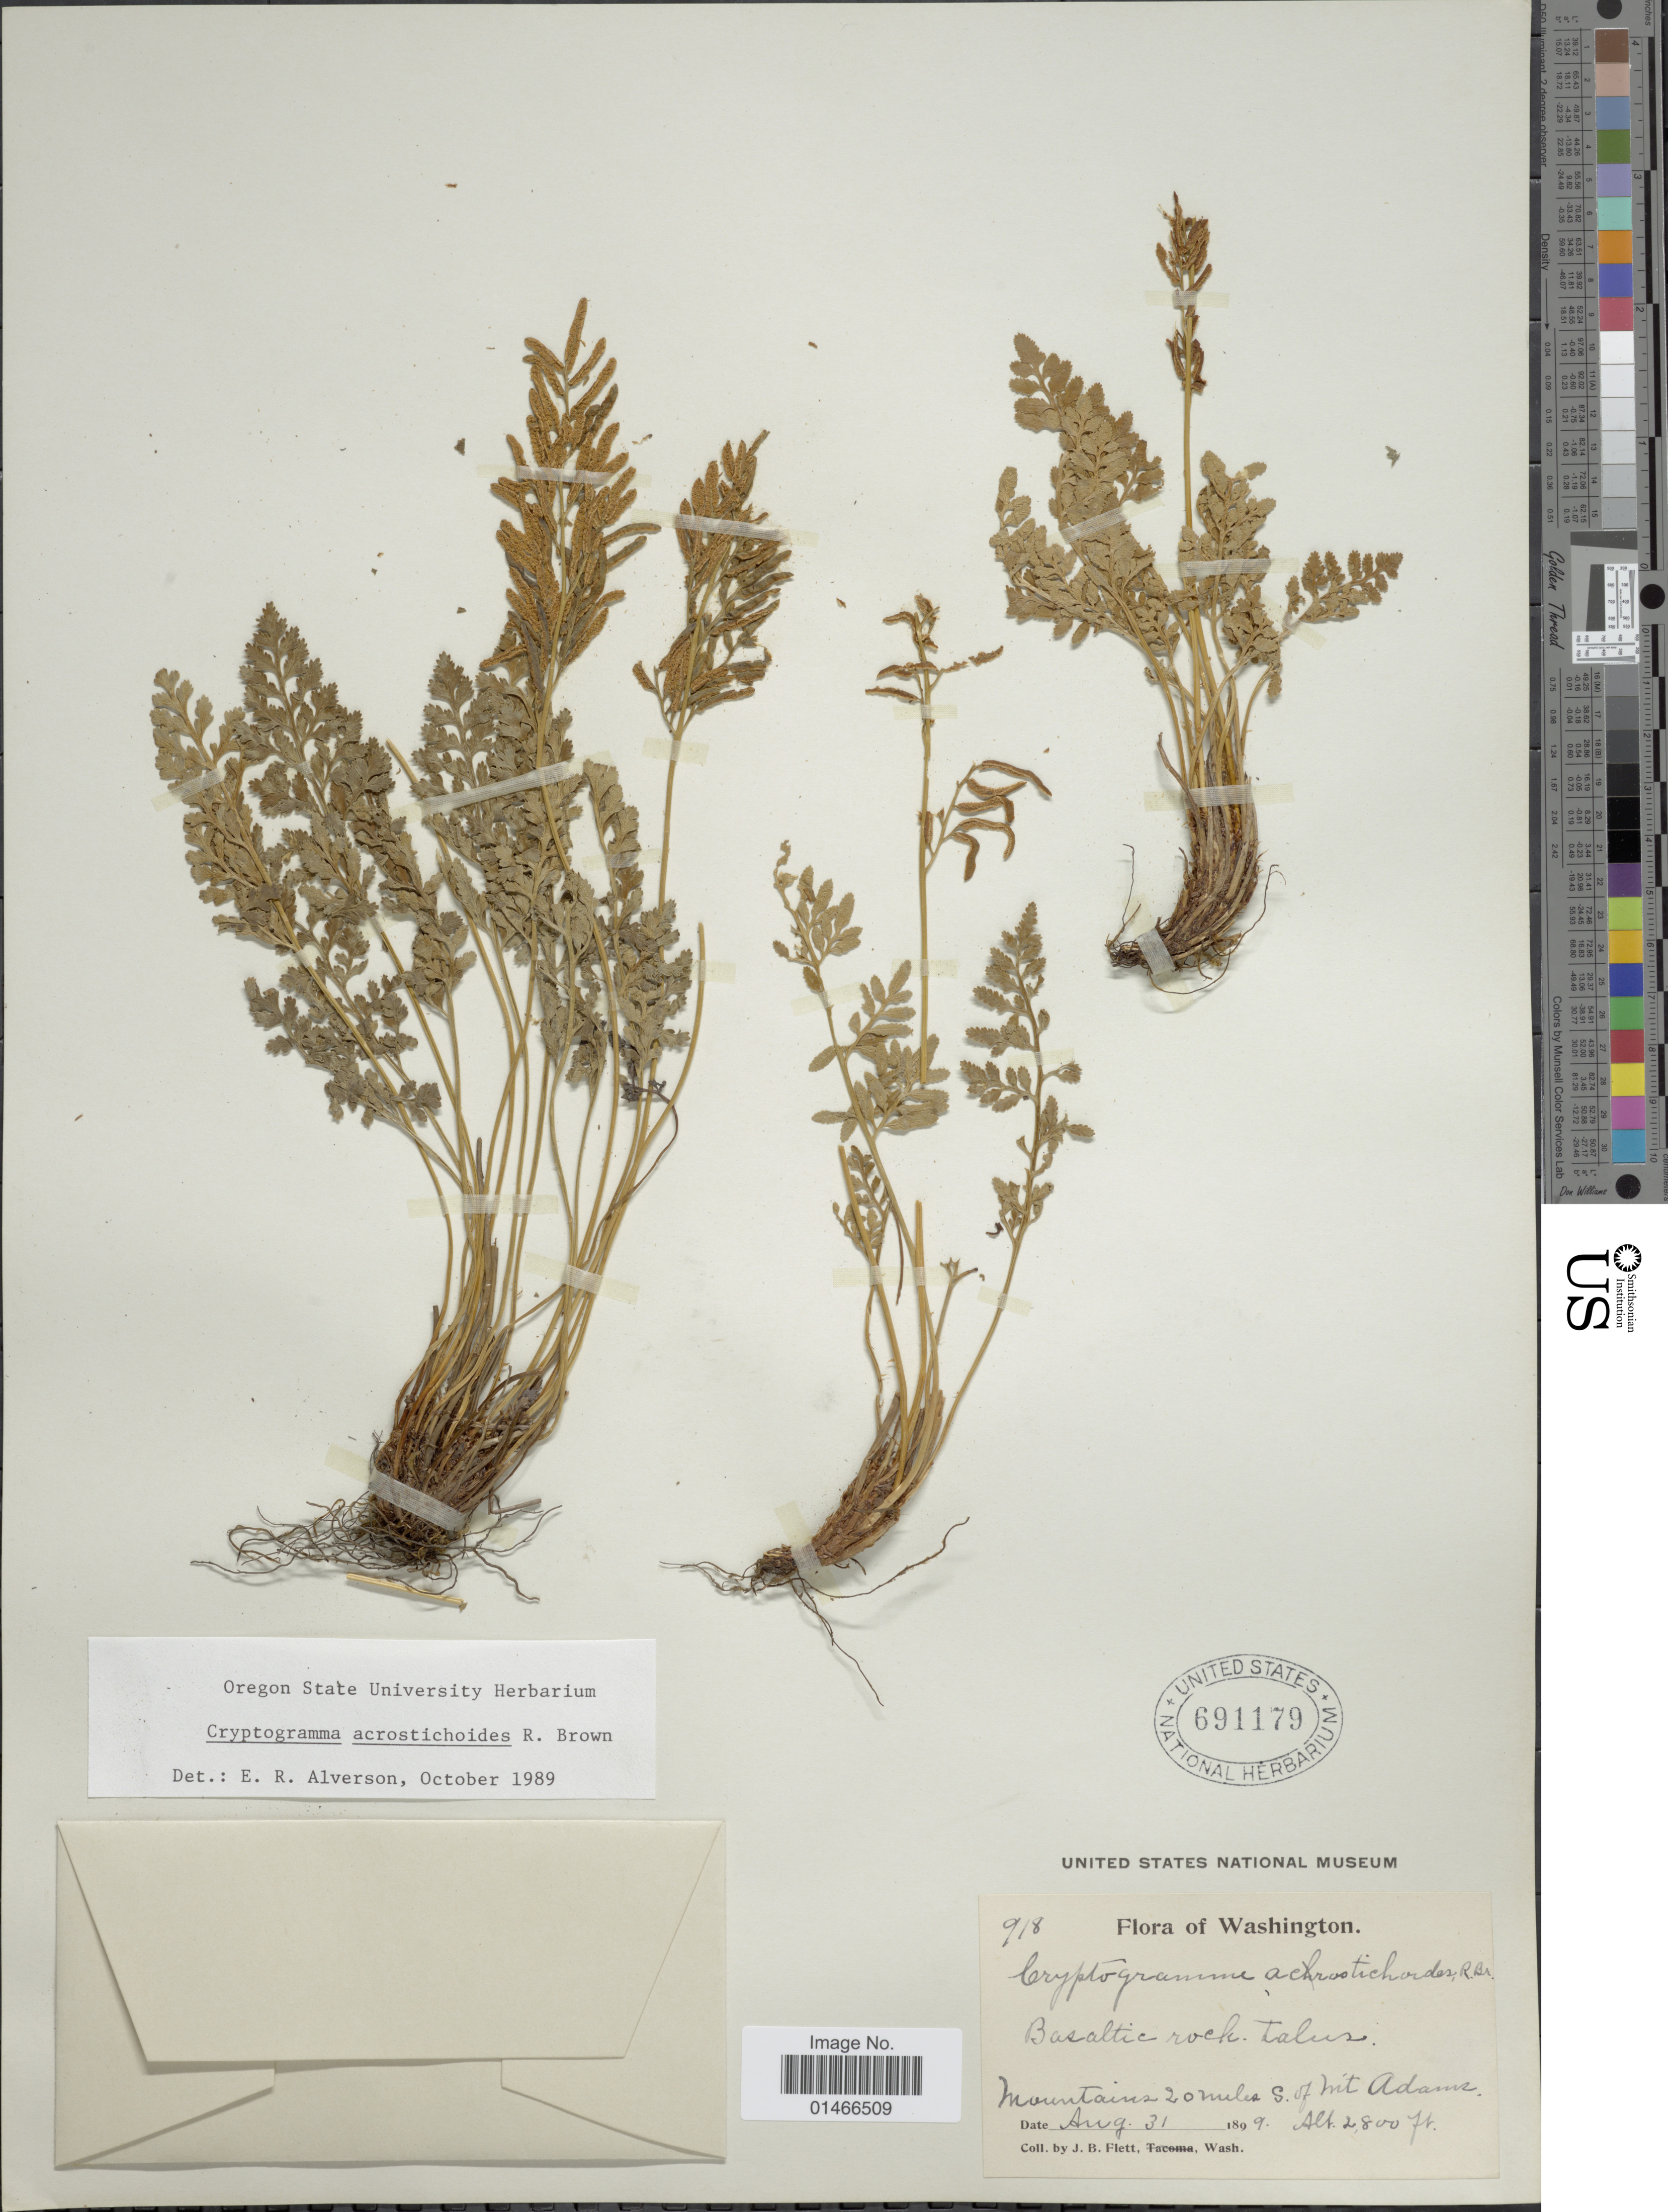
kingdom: Plantae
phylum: Tracheophyta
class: Polypodiopsida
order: Polypodiales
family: Pteridaceae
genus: Cryptogramma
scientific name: Cryptogramma acrostichoides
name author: R. Br.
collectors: J. Flett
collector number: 918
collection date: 1899-08-31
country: United States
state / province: Washington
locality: Mountains 20 miles S. of Mt Adame.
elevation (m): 853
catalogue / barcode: US 691179